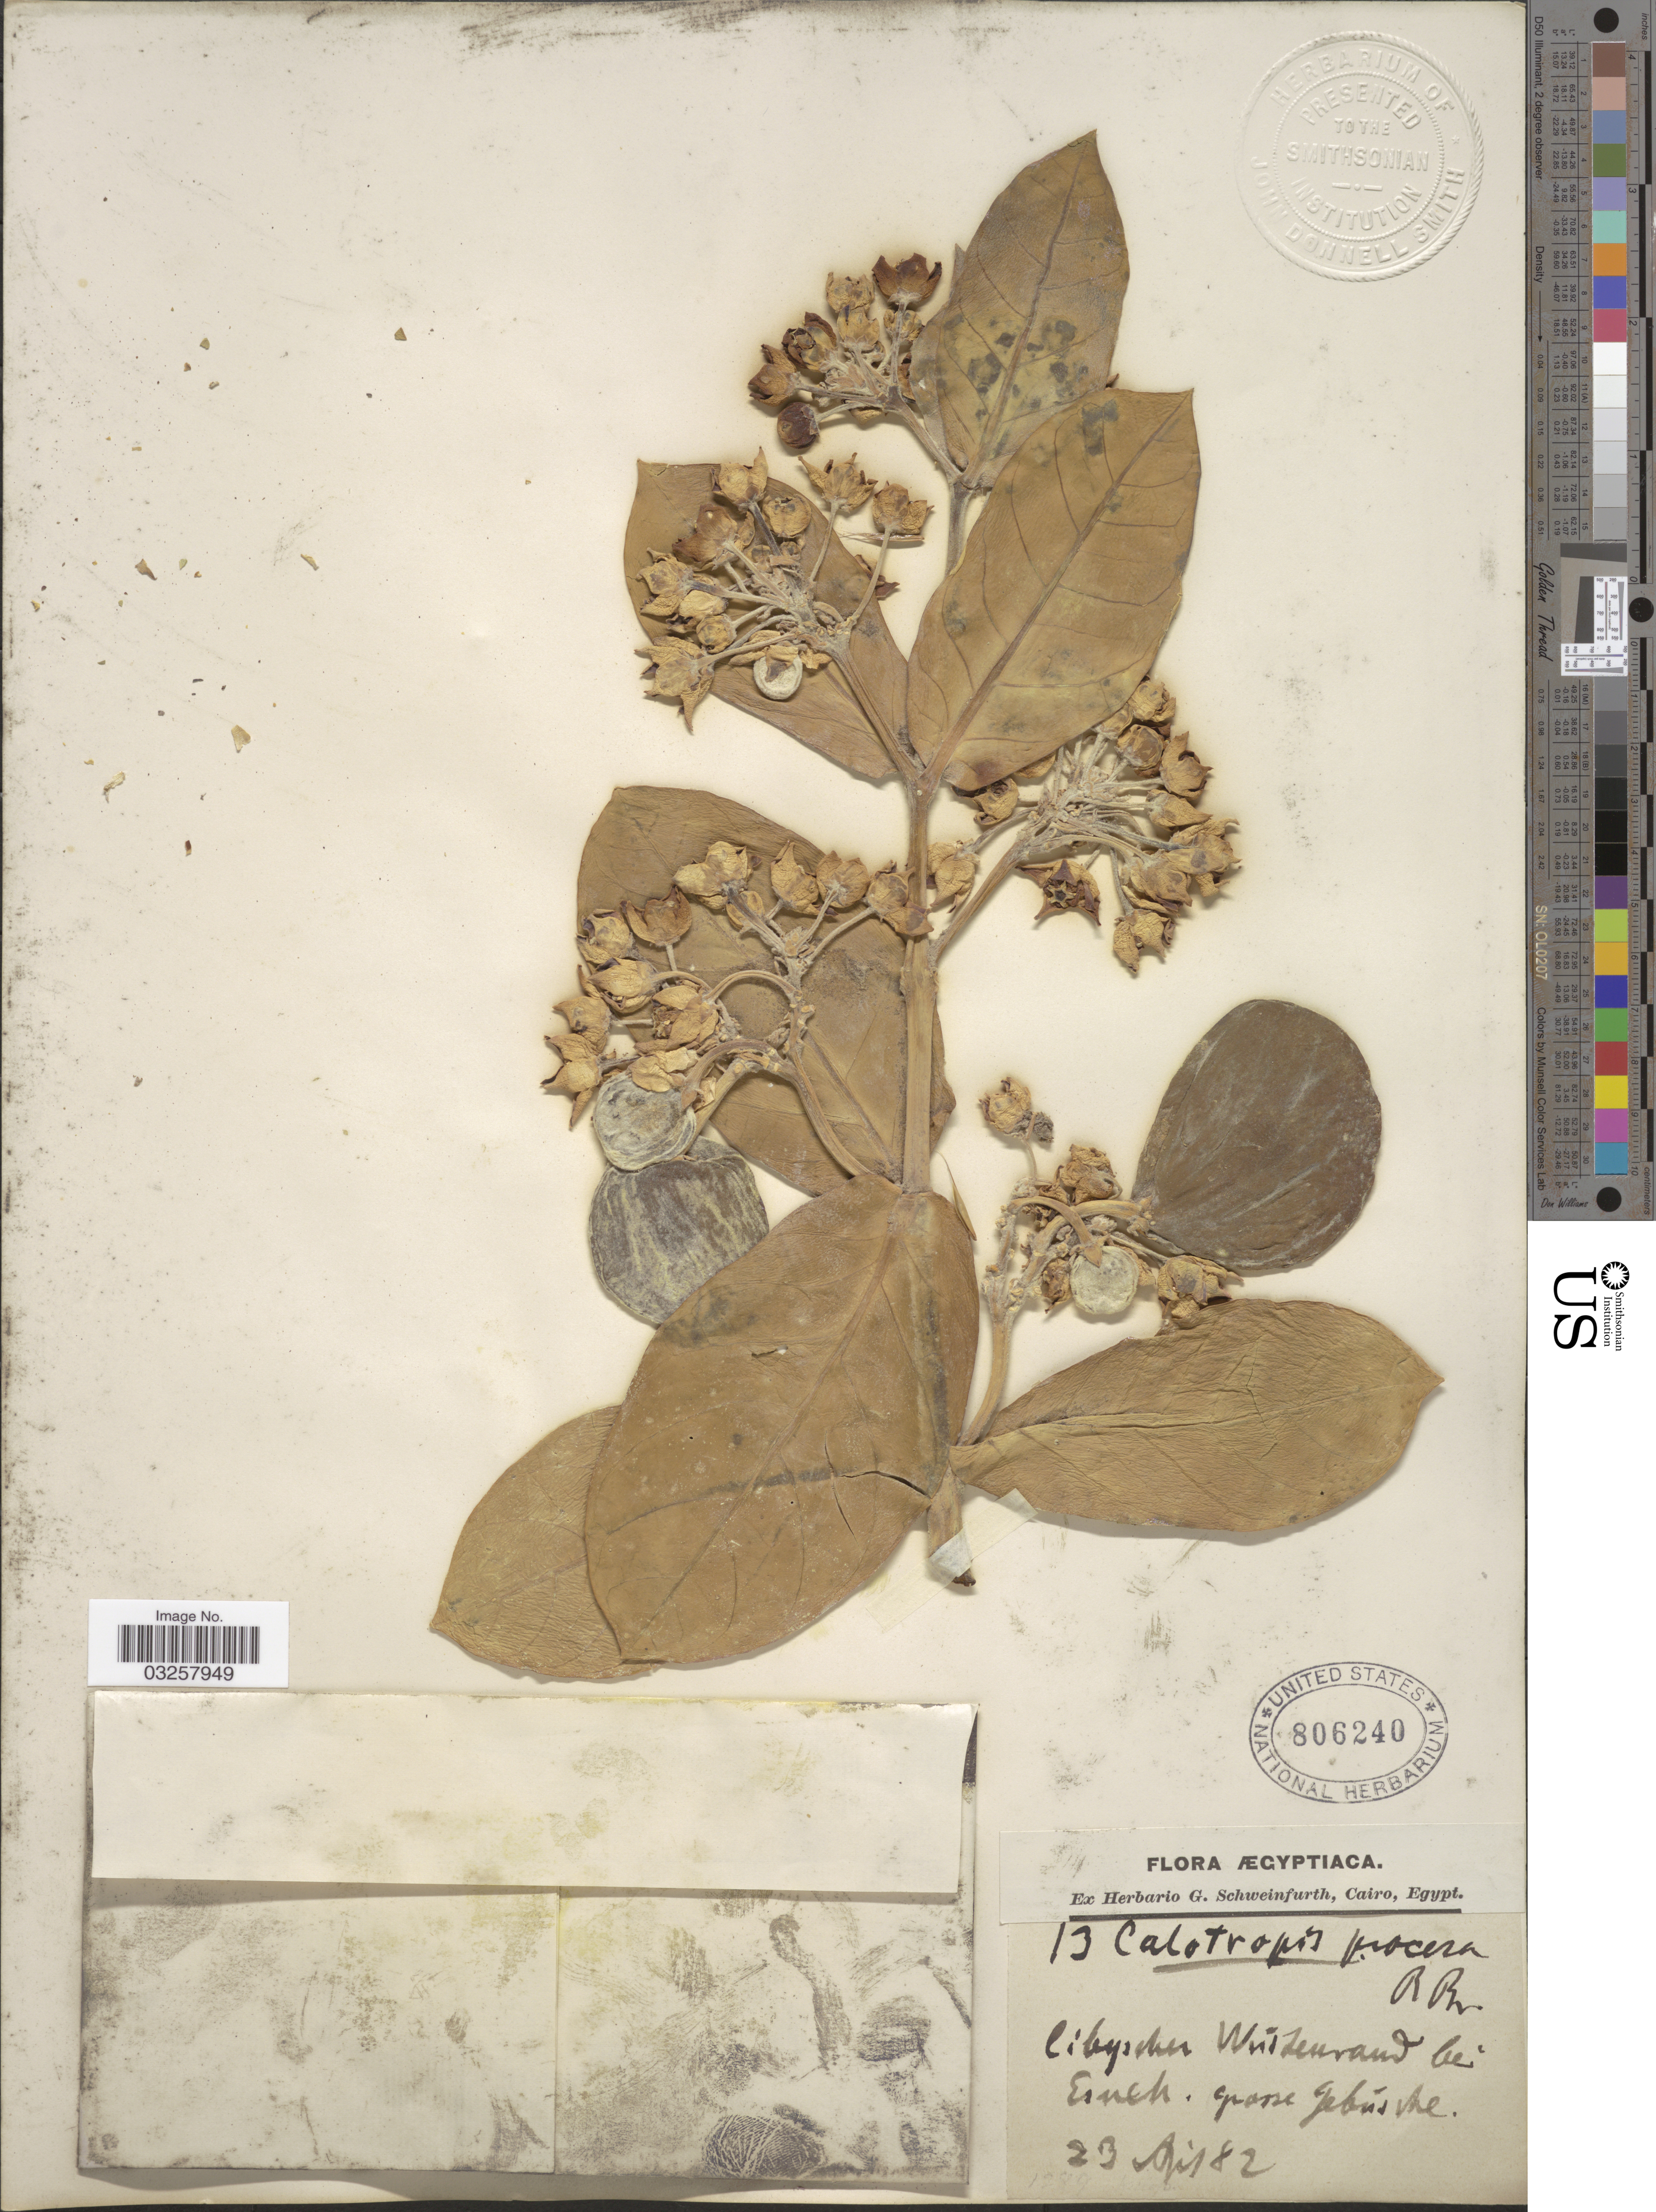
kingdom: Plantae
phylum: Tracheophyta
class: Magnoliopsida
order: Gentianales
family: Apocynaceae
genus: Calotropis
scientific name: Calotropis procera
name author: (Aiton) W.T. Aiton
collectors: ex herb. G. Schweinfurth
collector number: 13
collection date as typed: Transcribed d/m/y: 23/4/82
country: Egypt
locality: Libyschen Wüstenrand bei Esneh.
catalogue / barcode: US 806240